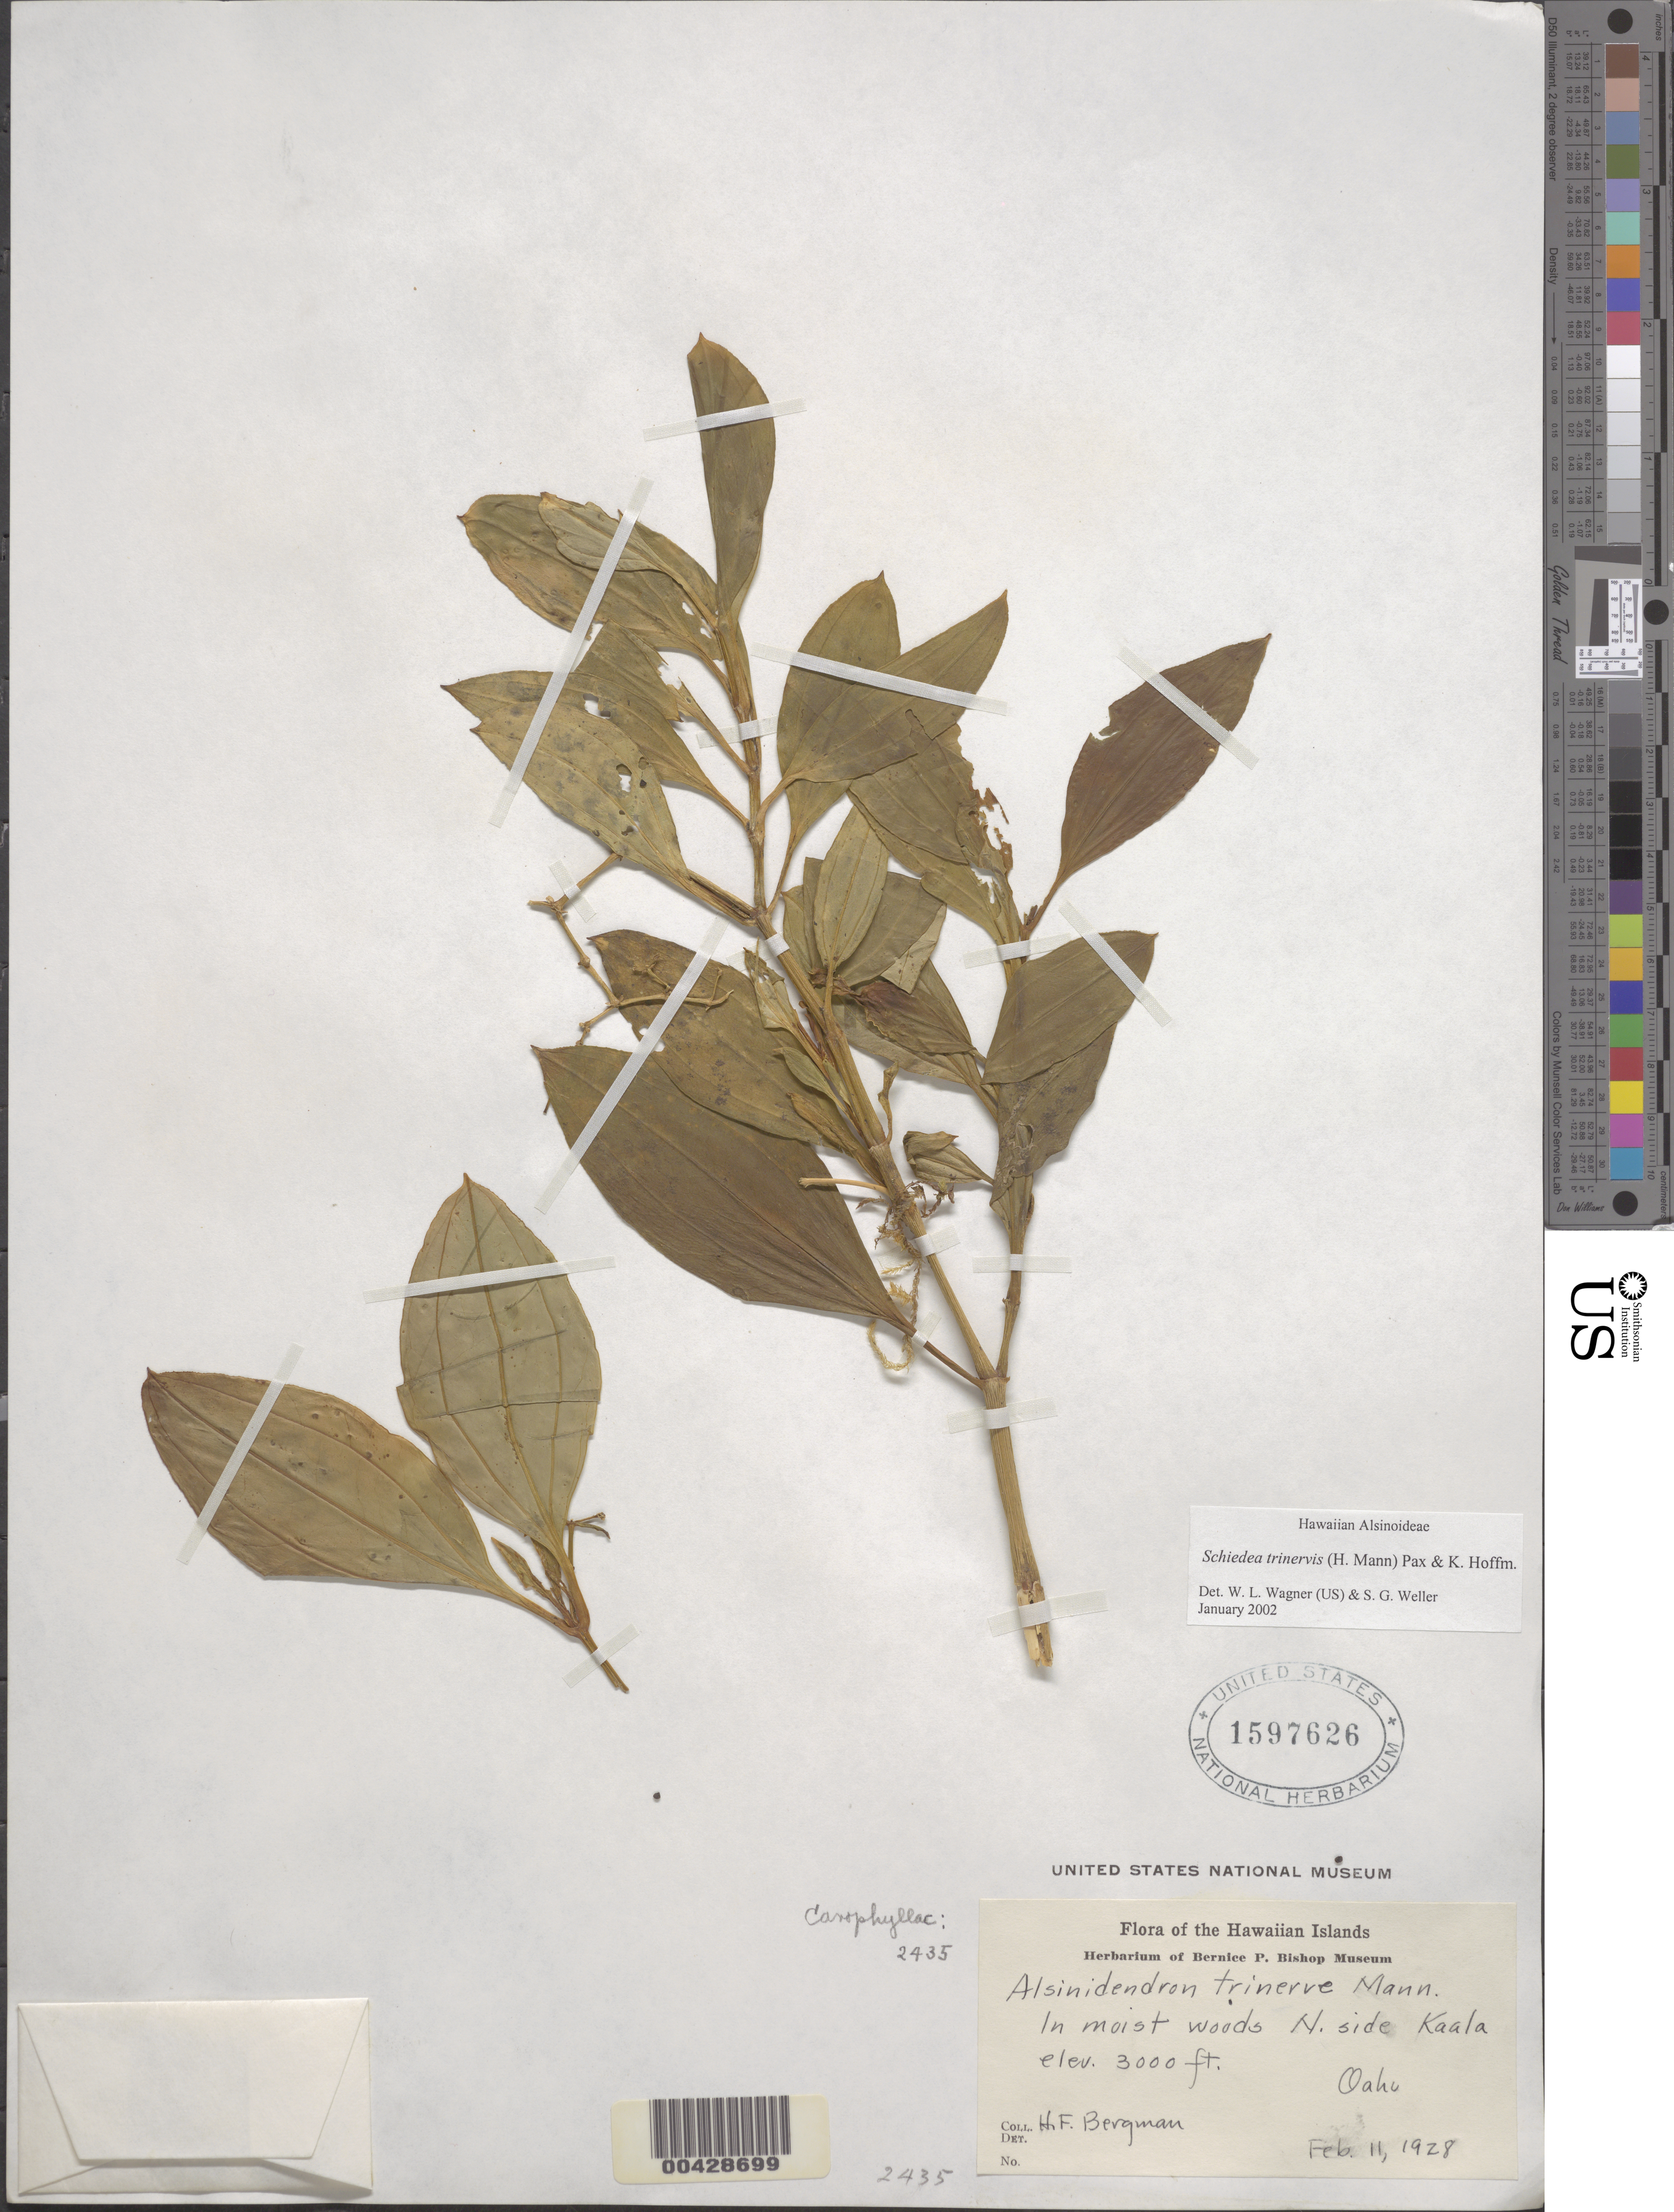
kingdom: Plantae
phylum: Tracheophyta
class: Magnoliopsida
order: Caryophyllales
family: Caryophyllaceae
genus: Schiedea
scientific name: Schiedea trinervis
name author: (H. Mann) Pax & K. Hoffm.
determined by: Wagner, W. L.; Weller, Stephen G.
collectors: H. Bergman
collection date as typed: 11 Feb 1928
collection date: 1928-02-11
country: United States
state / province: Hawaii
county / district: Honolulu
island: Oahu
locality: North side, Kaala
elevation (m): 9842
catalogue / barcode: US 1597626